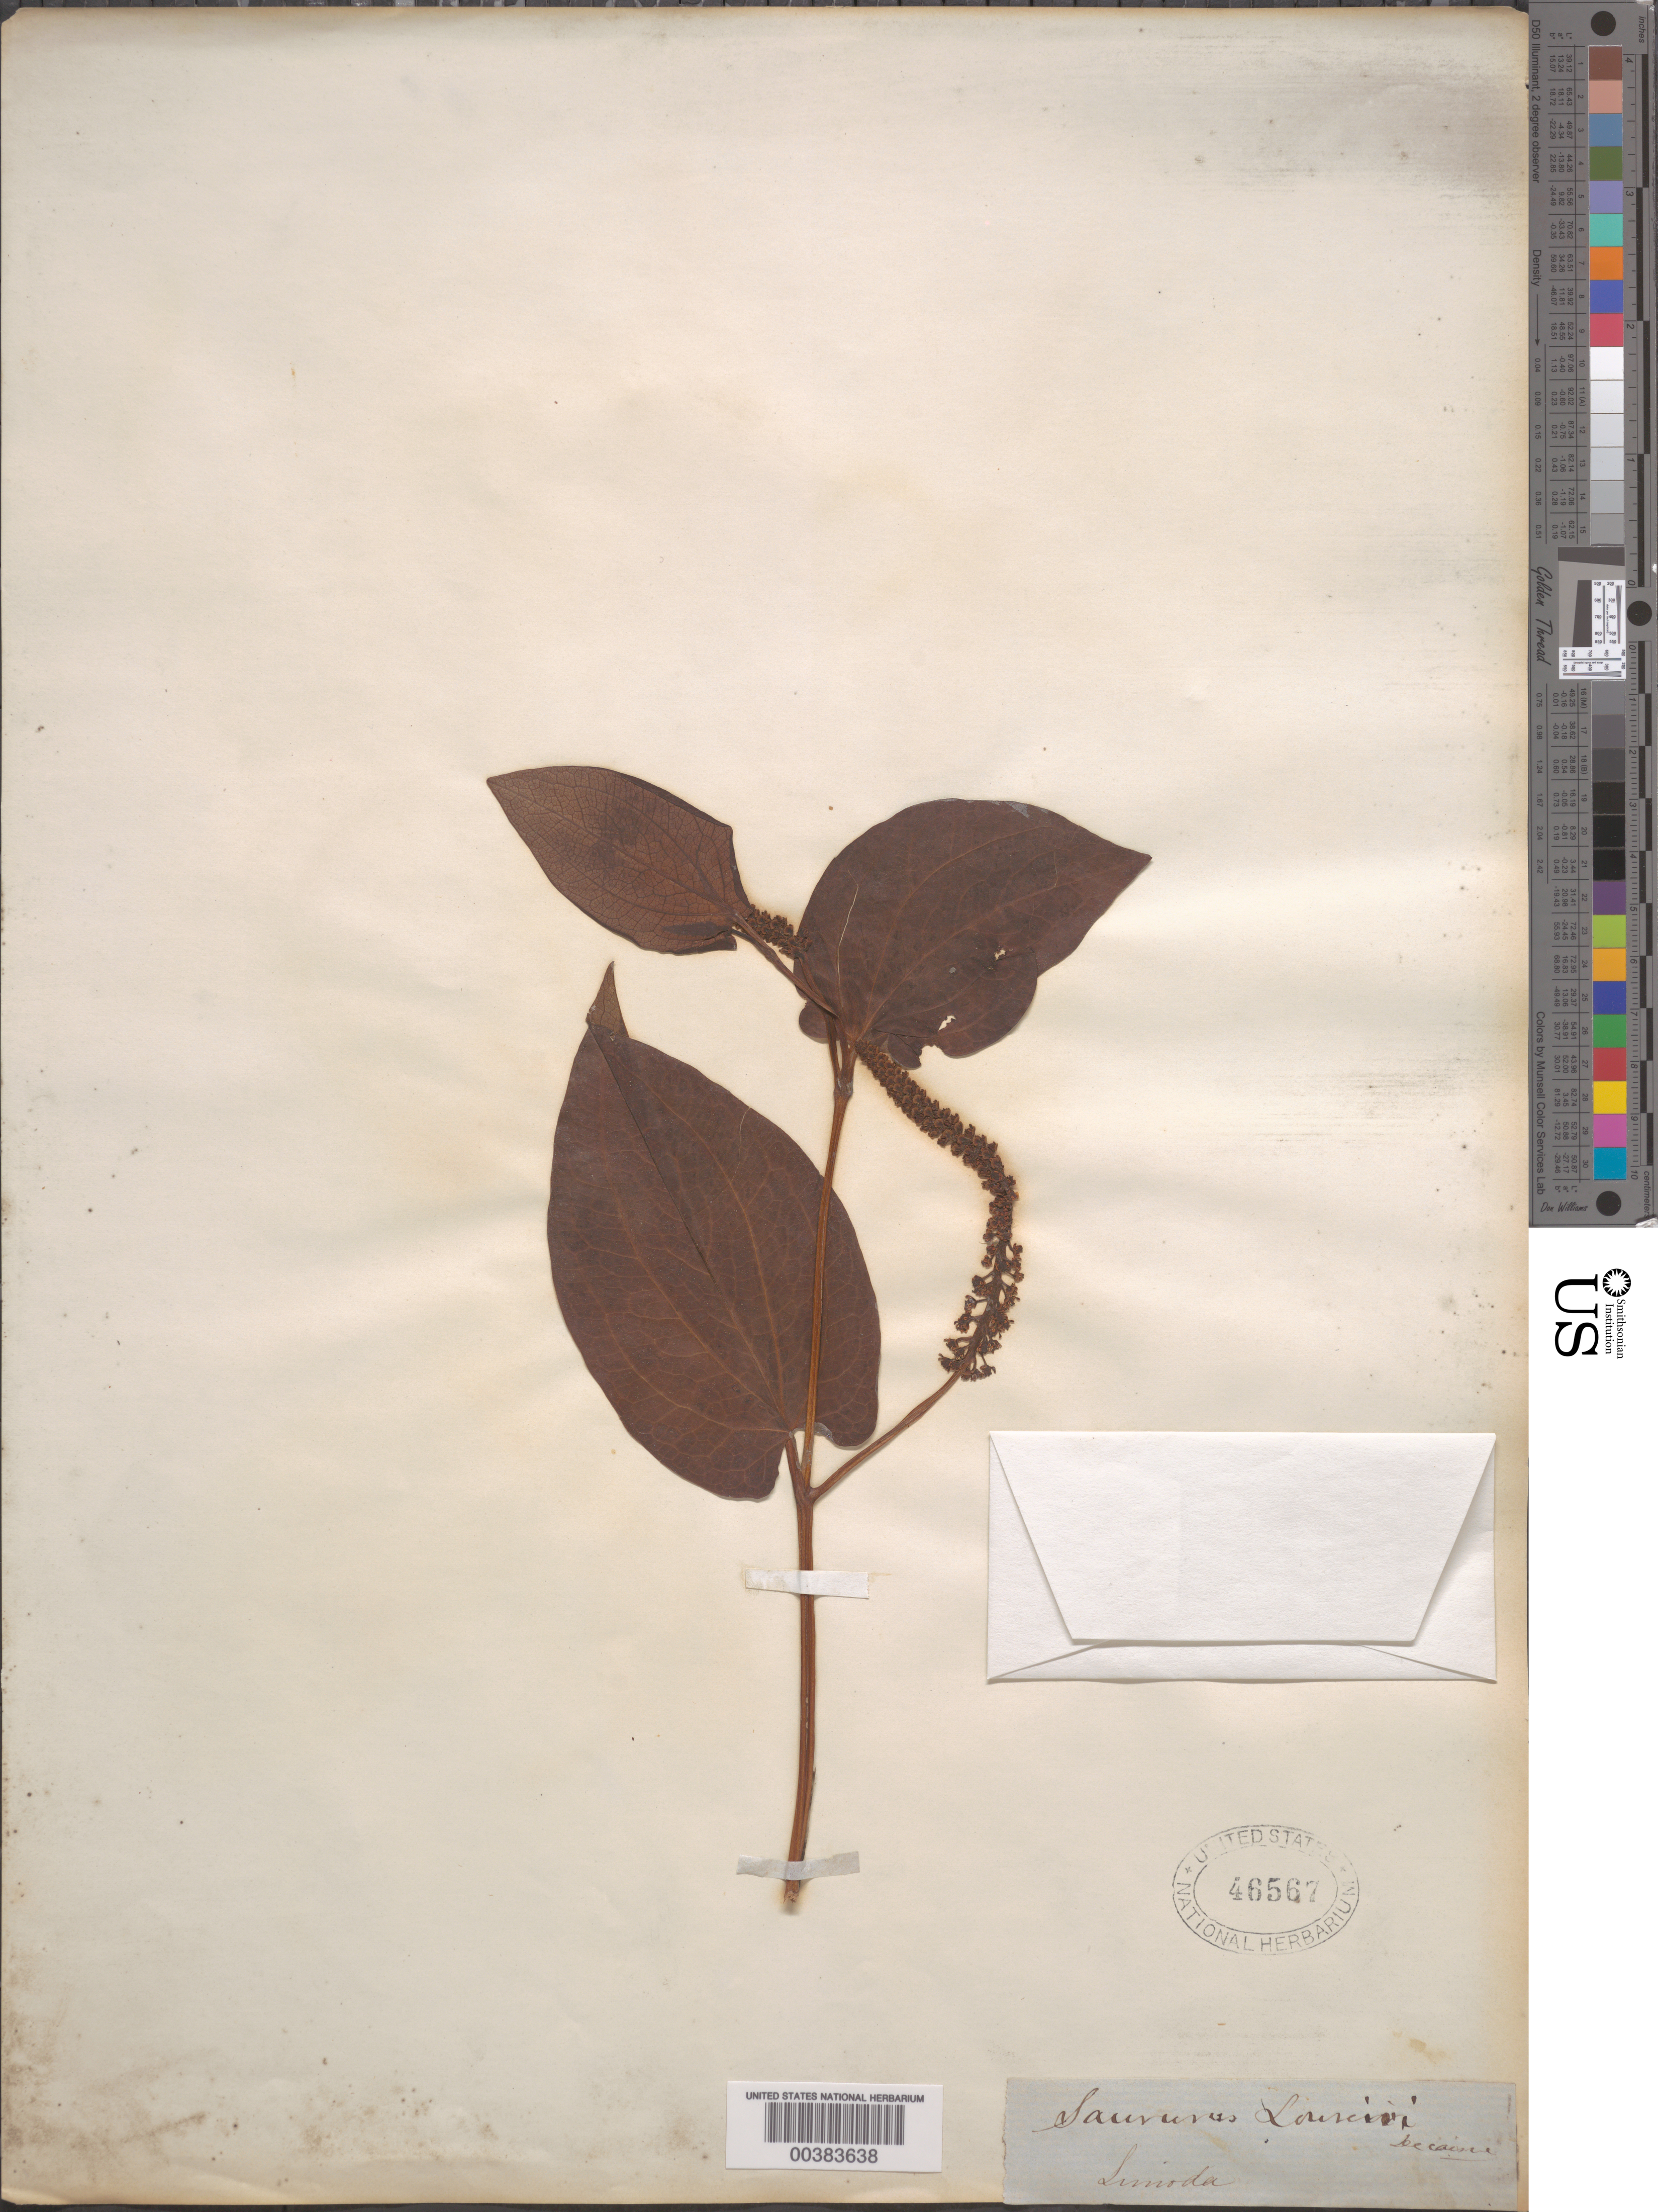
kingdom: Plantae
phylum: Tracheophyta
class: Magnoliopsida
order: Piperales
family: Saururaceae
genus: Saururus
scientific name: Saururus chinensis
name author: (Lour.) Baill.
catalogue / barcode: US 46567